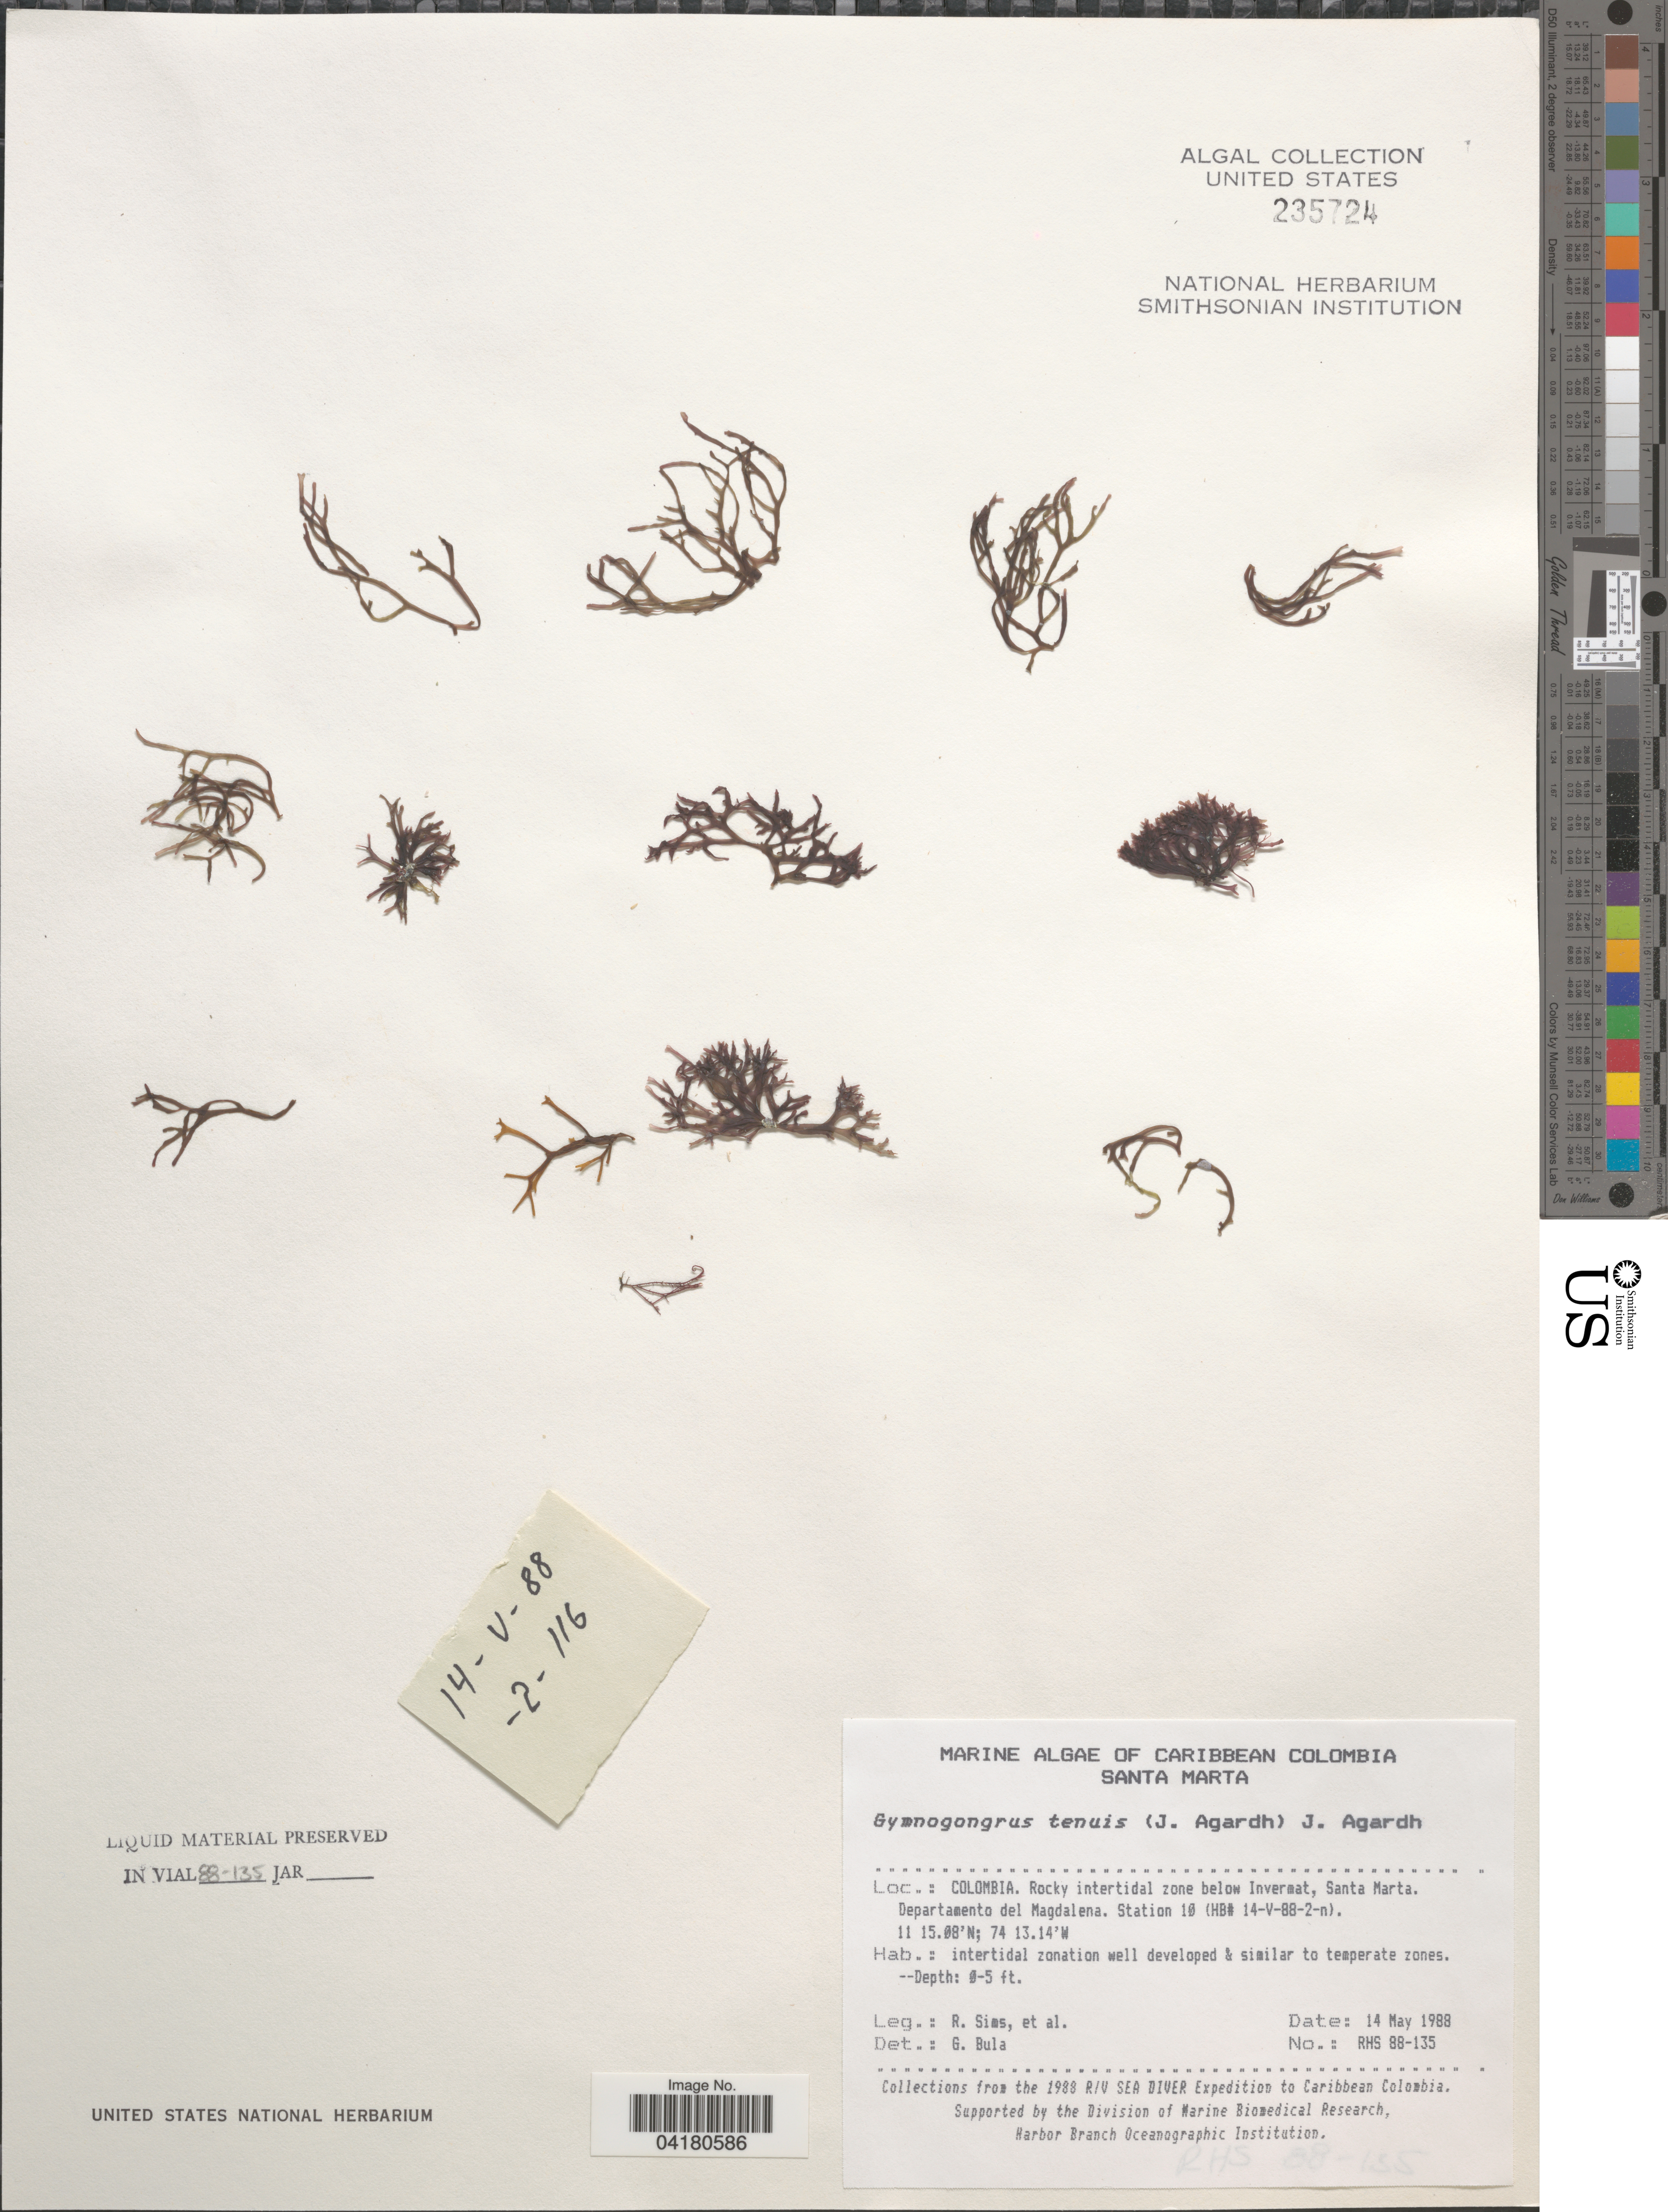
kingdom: Plantae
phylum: Rhodophyta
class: Florideophyceae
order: Gigartinales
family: Phyllophoraceae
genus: Gymnogongrus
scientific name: Gymnogongrus tenuis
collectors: R. Sims & et al.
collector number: RHS 88-135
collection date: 1988-05-14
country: Colombia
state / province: Magdalena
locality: Caribbean Colombia. Santa Marta. Rocky intertidal zone below Invermat, Santa Marta. Departamento del Magdalena. Station 10 (HB# 14-V-88-2-n). The 1988 R/V Sea Diver Expedition to Caribbean Colombia.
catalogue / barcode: US 235724